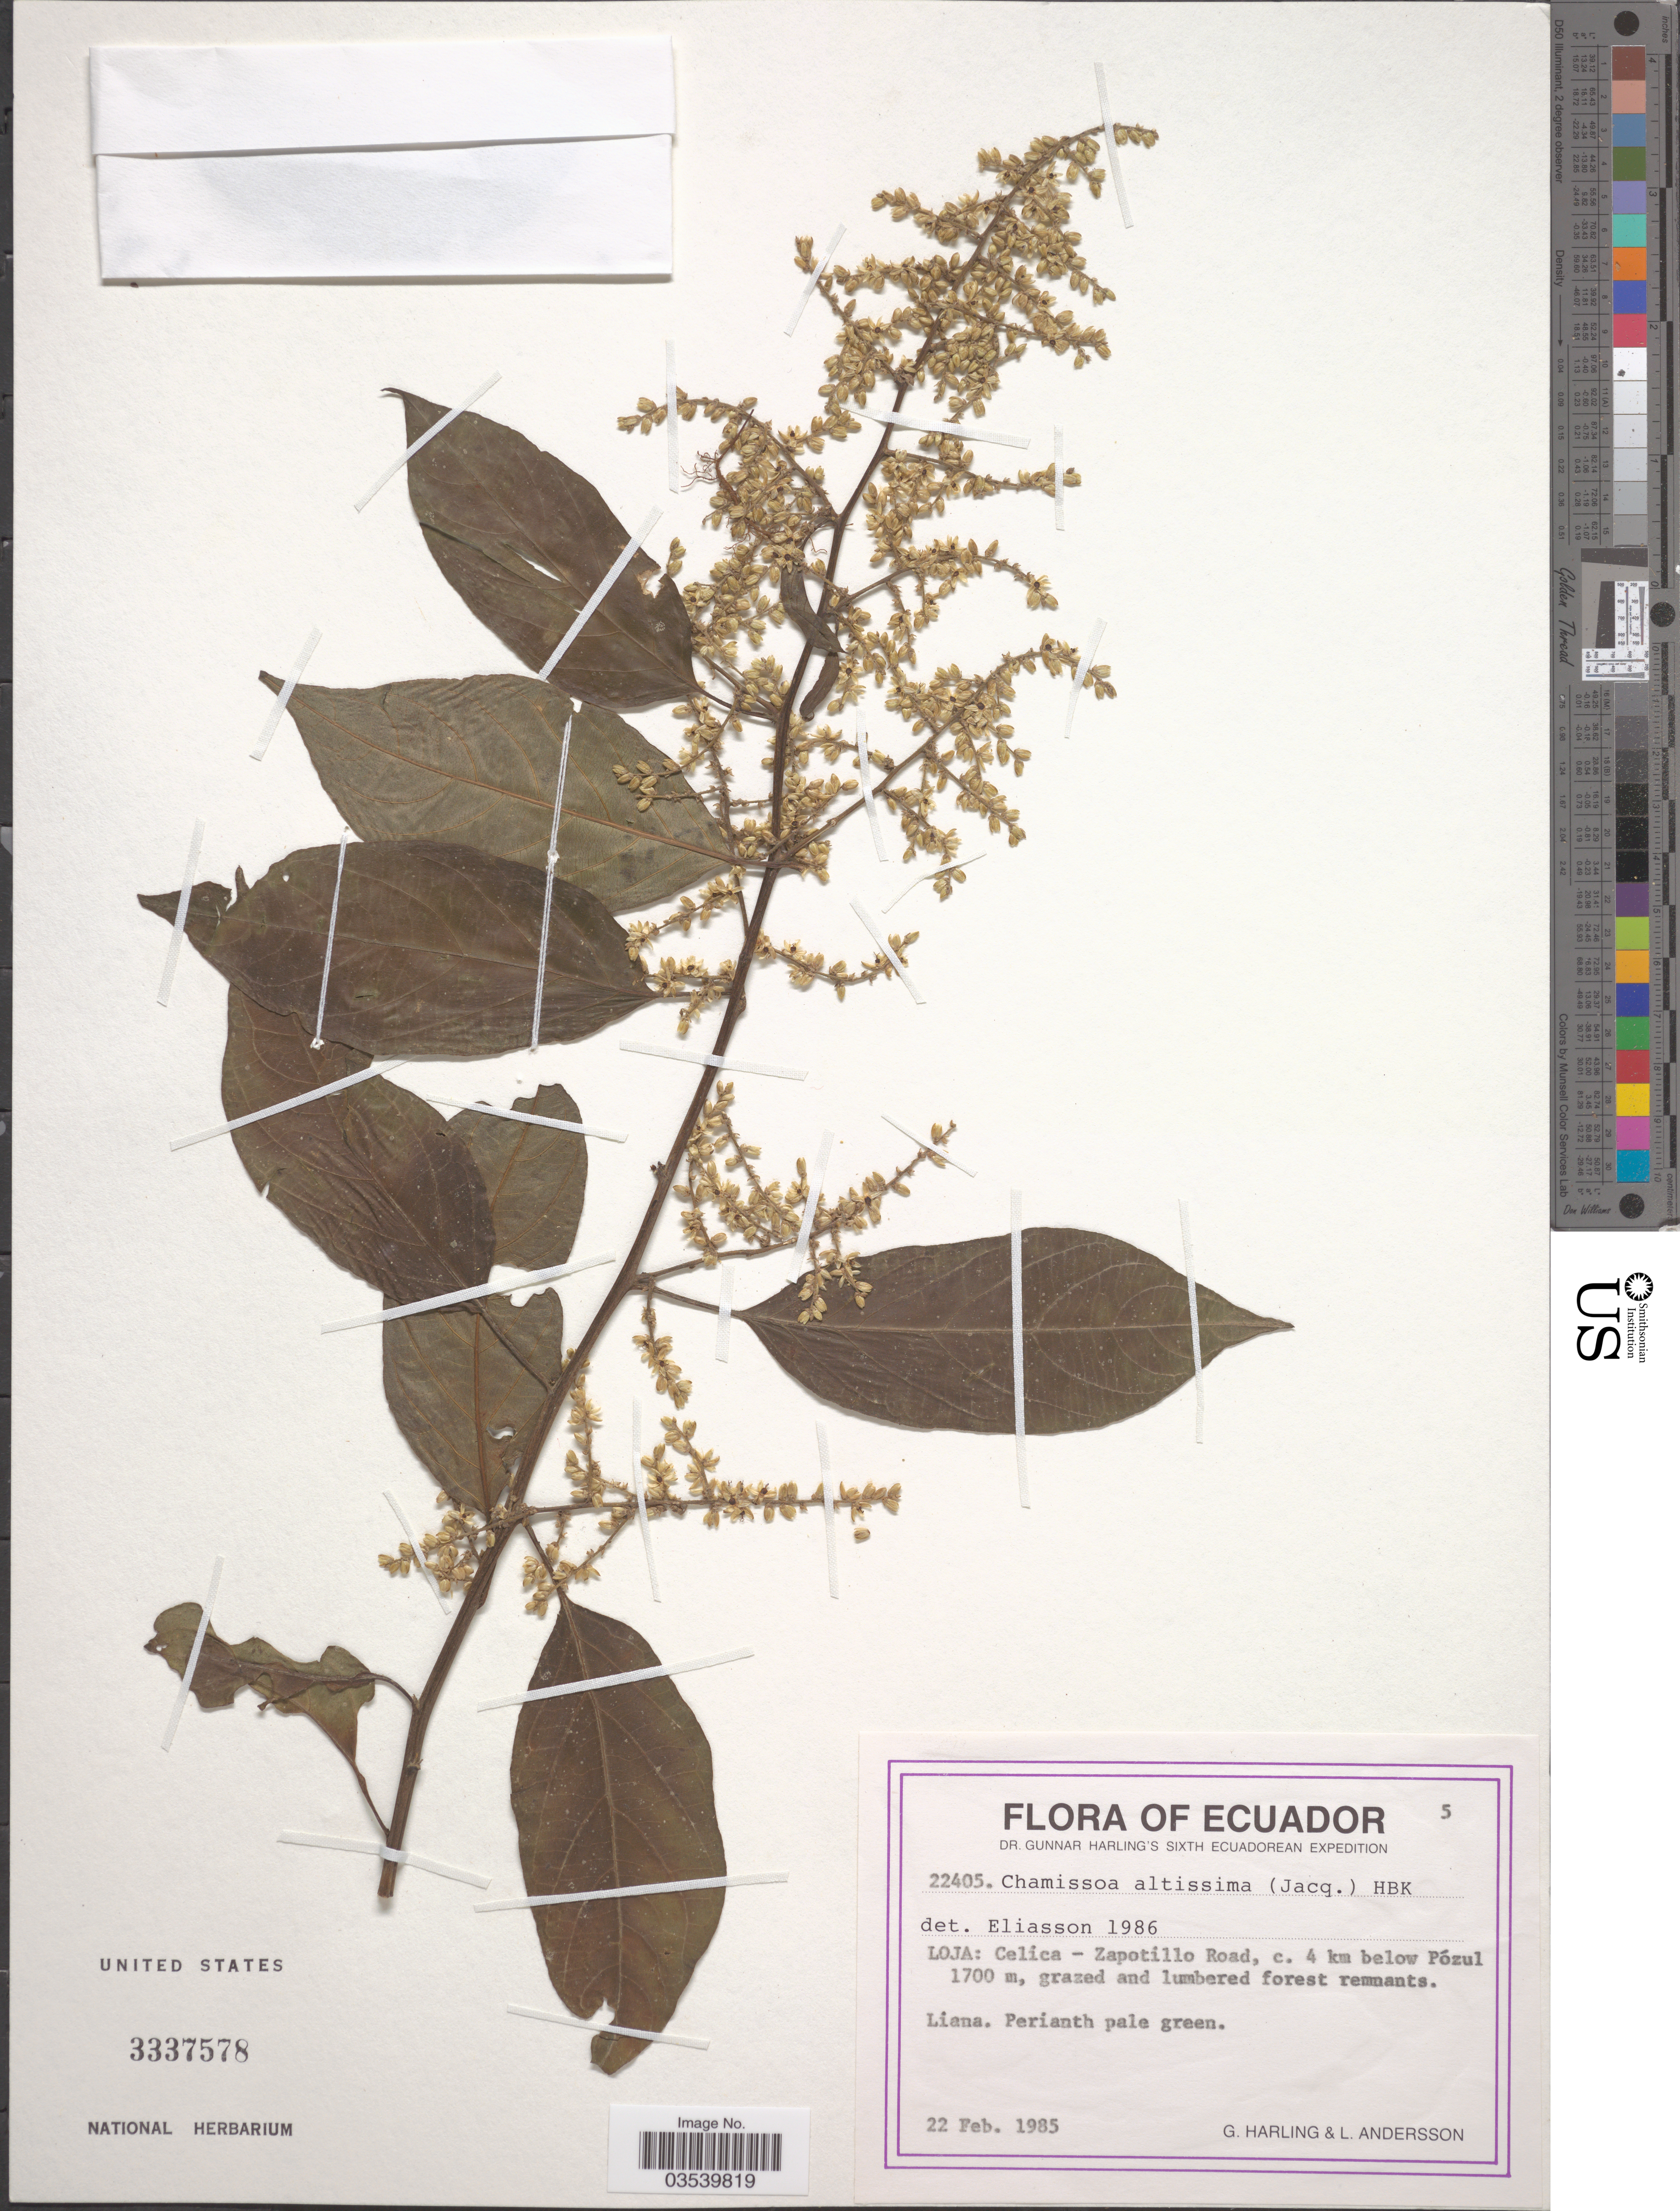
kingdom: Plantae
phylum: Tracheophyta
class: Magnoliopsida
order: Caryophyllales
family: Amaranthaceae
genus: Chamissoa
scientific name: Chamissoa altissima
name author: (Jacq.) Kunth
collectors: G. Harling & L. Andersson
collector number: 22405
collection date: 1985-02-22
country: Ecuador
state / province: Loja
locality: Celica - Zapotillo Road, c. 4 km below Pózul.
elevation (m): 1700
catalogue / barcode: US 3337578